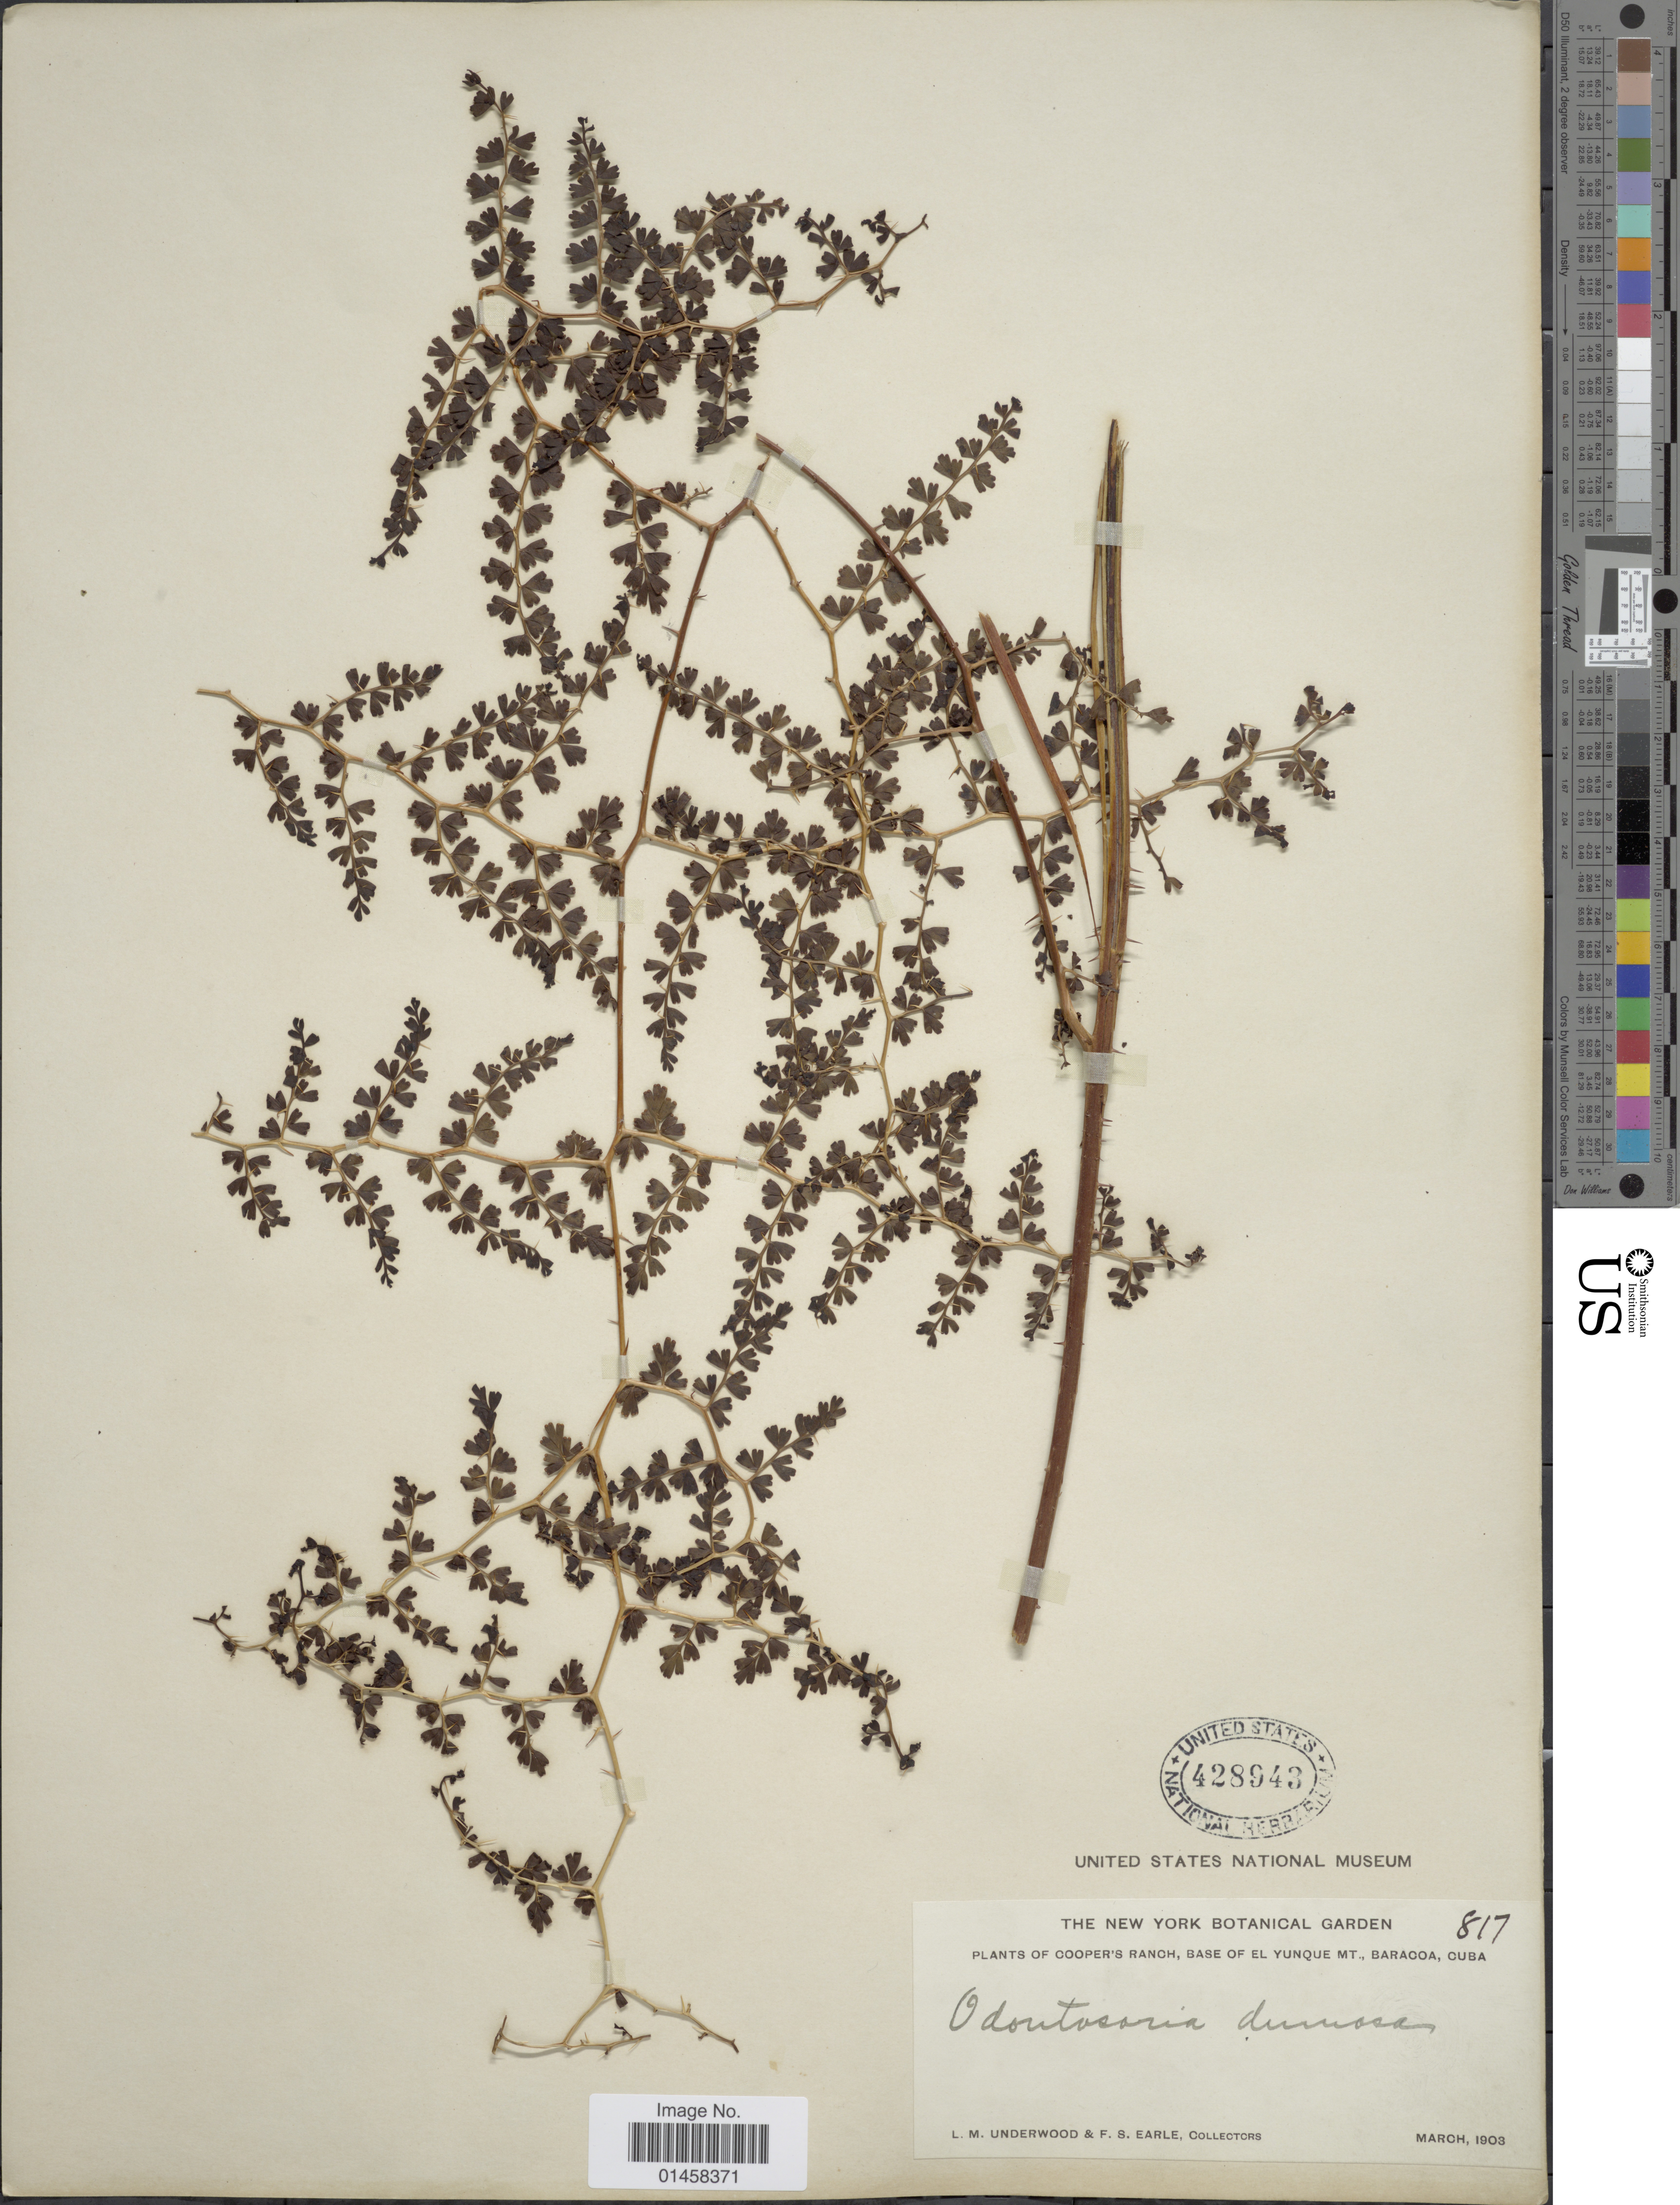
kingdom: Plantae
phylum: Tracheophyta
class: Polypodiopsida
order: Polypodiales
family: Lindsaeaceae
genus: Odontosoria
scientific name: Odontosoria aculeata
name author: (L.) J. Sm.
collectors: L. M. Underwood & F. S. Earle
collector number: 817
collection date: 1903-03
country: Cuba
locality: Cooper's Ranch, Base of El Yunque Mt,. Baracoa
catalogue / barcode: US 428943